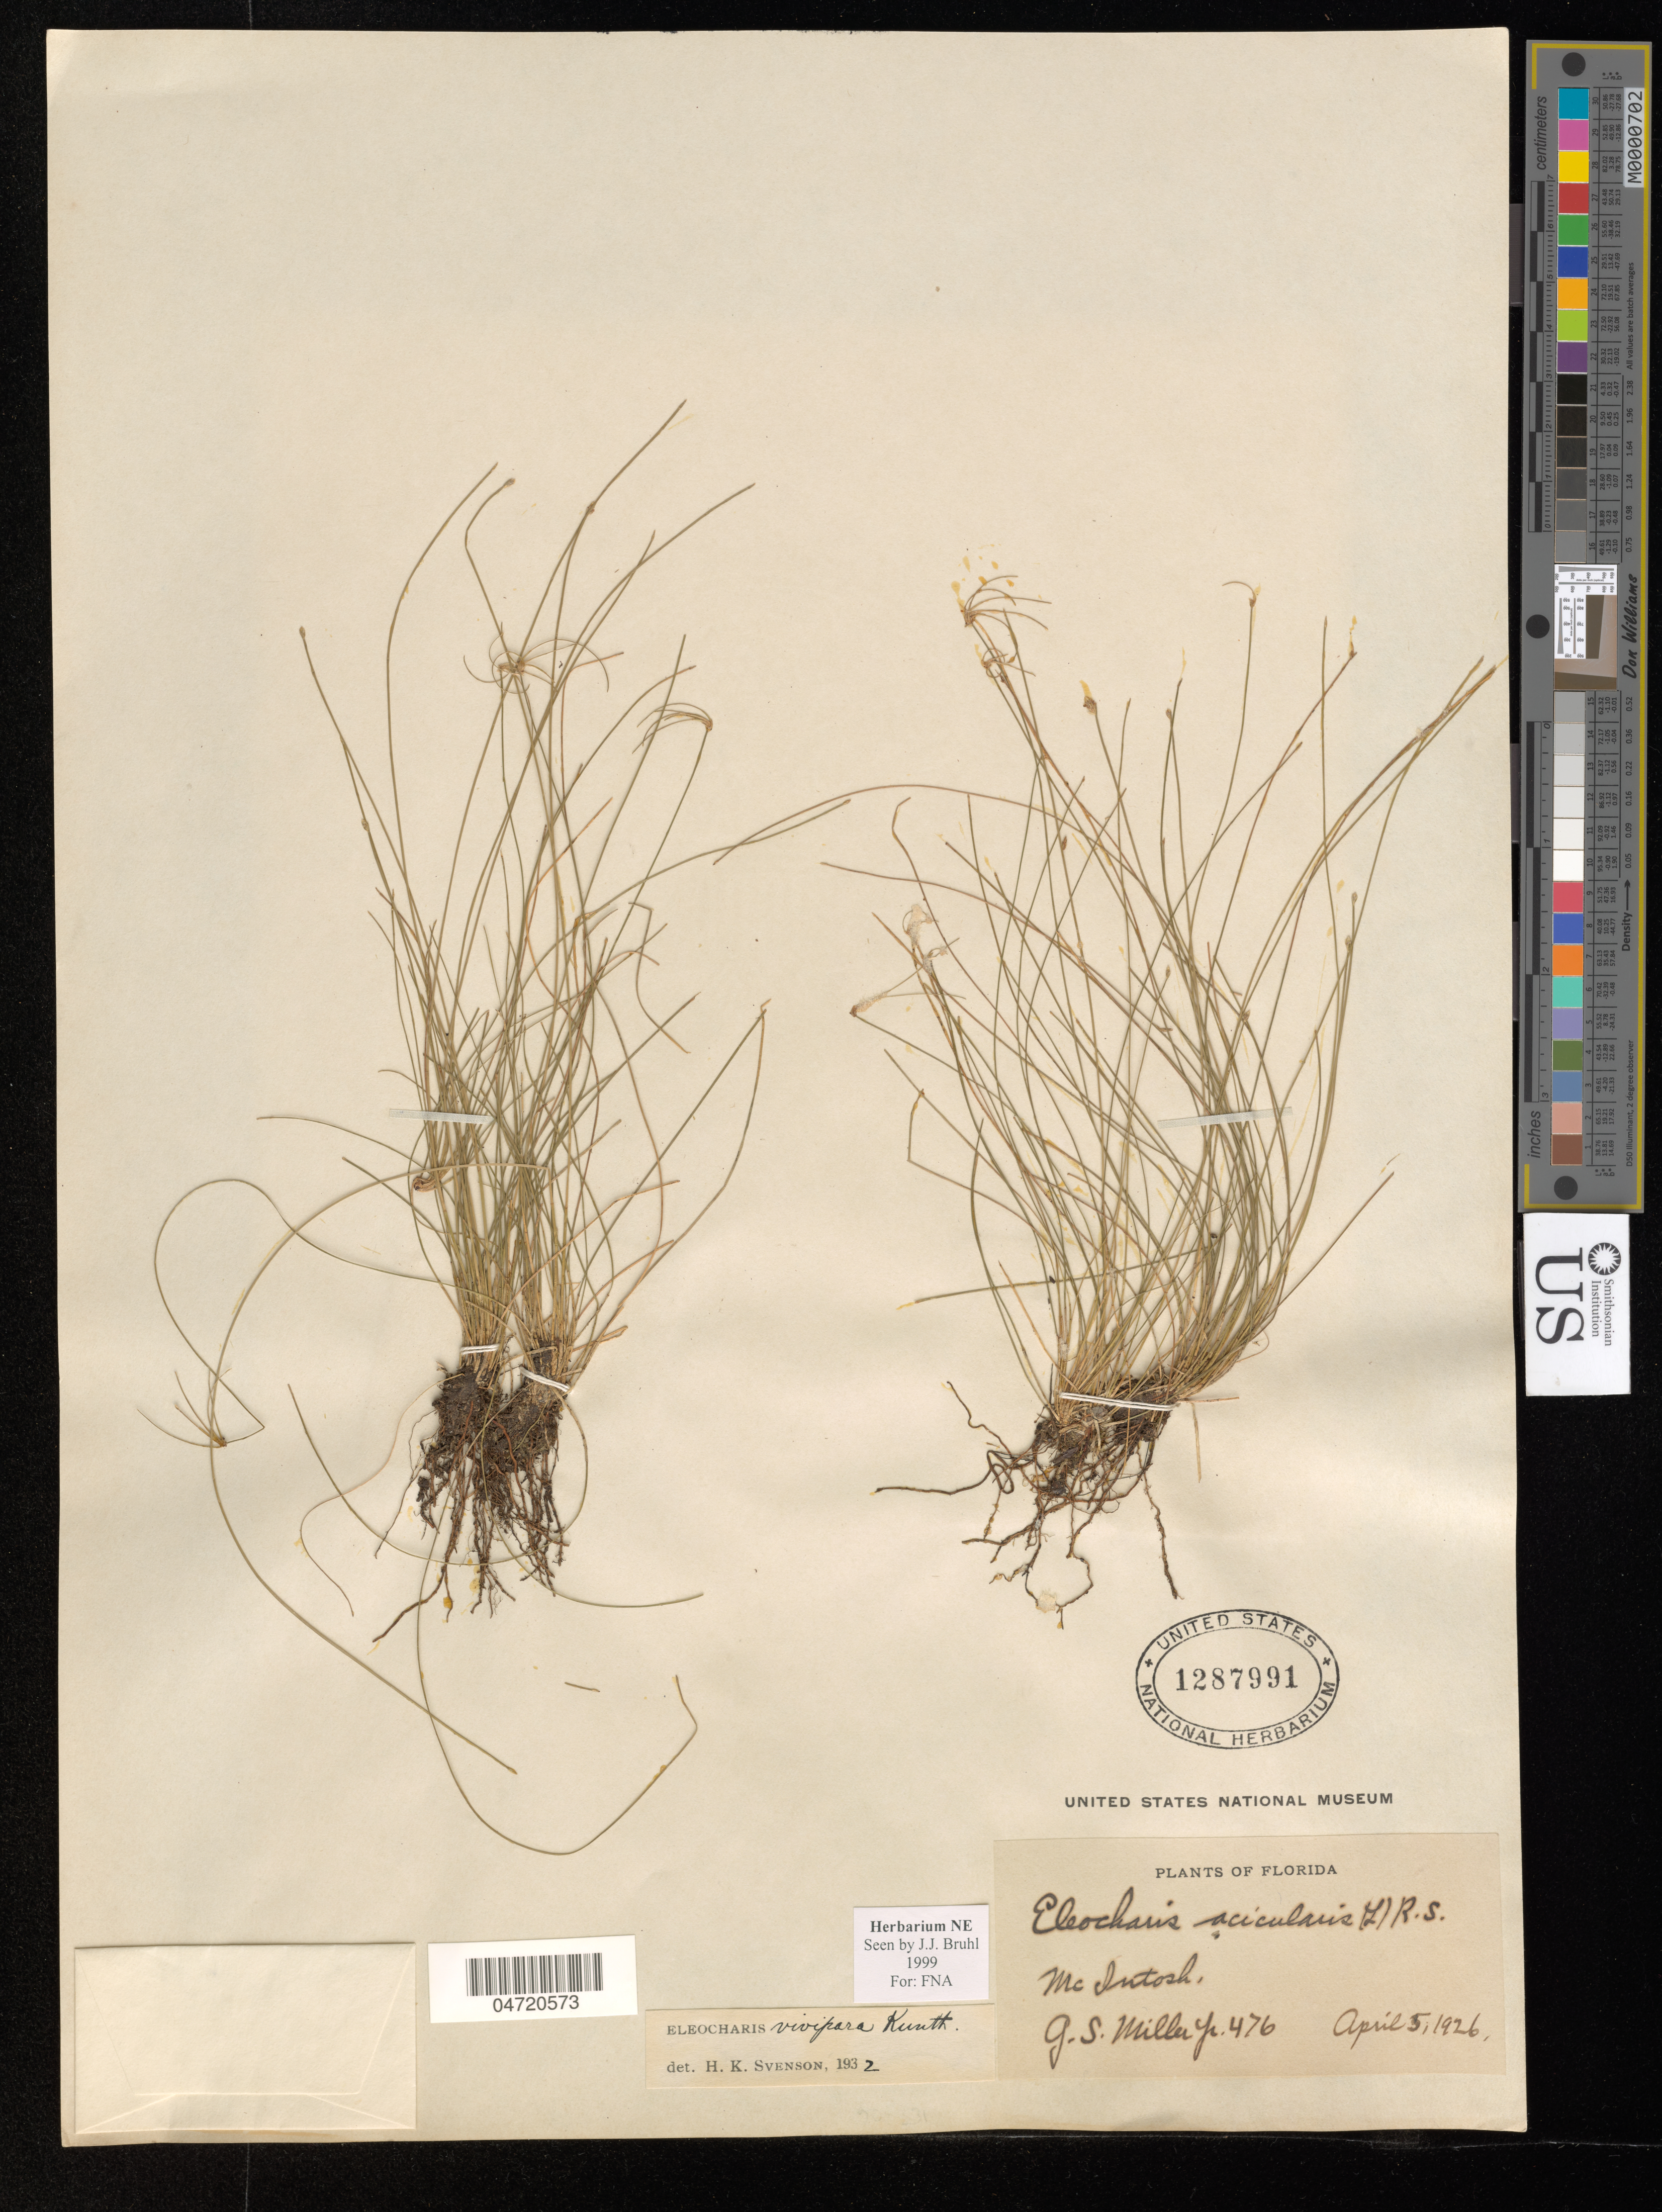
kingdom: Plantae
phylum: Tracheophyta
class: Liliopsida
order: Poales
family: Cyperaceae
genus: Eleocharis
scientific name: Eleocharis vivipara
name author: Link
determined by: Bruhl, J. J., (NE), University of New England (AUSTRALIA)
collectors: G. S. Miller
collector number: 476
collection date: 1926-04-05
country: United States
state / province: Florida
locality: McIntosh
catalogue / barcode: US 1287991